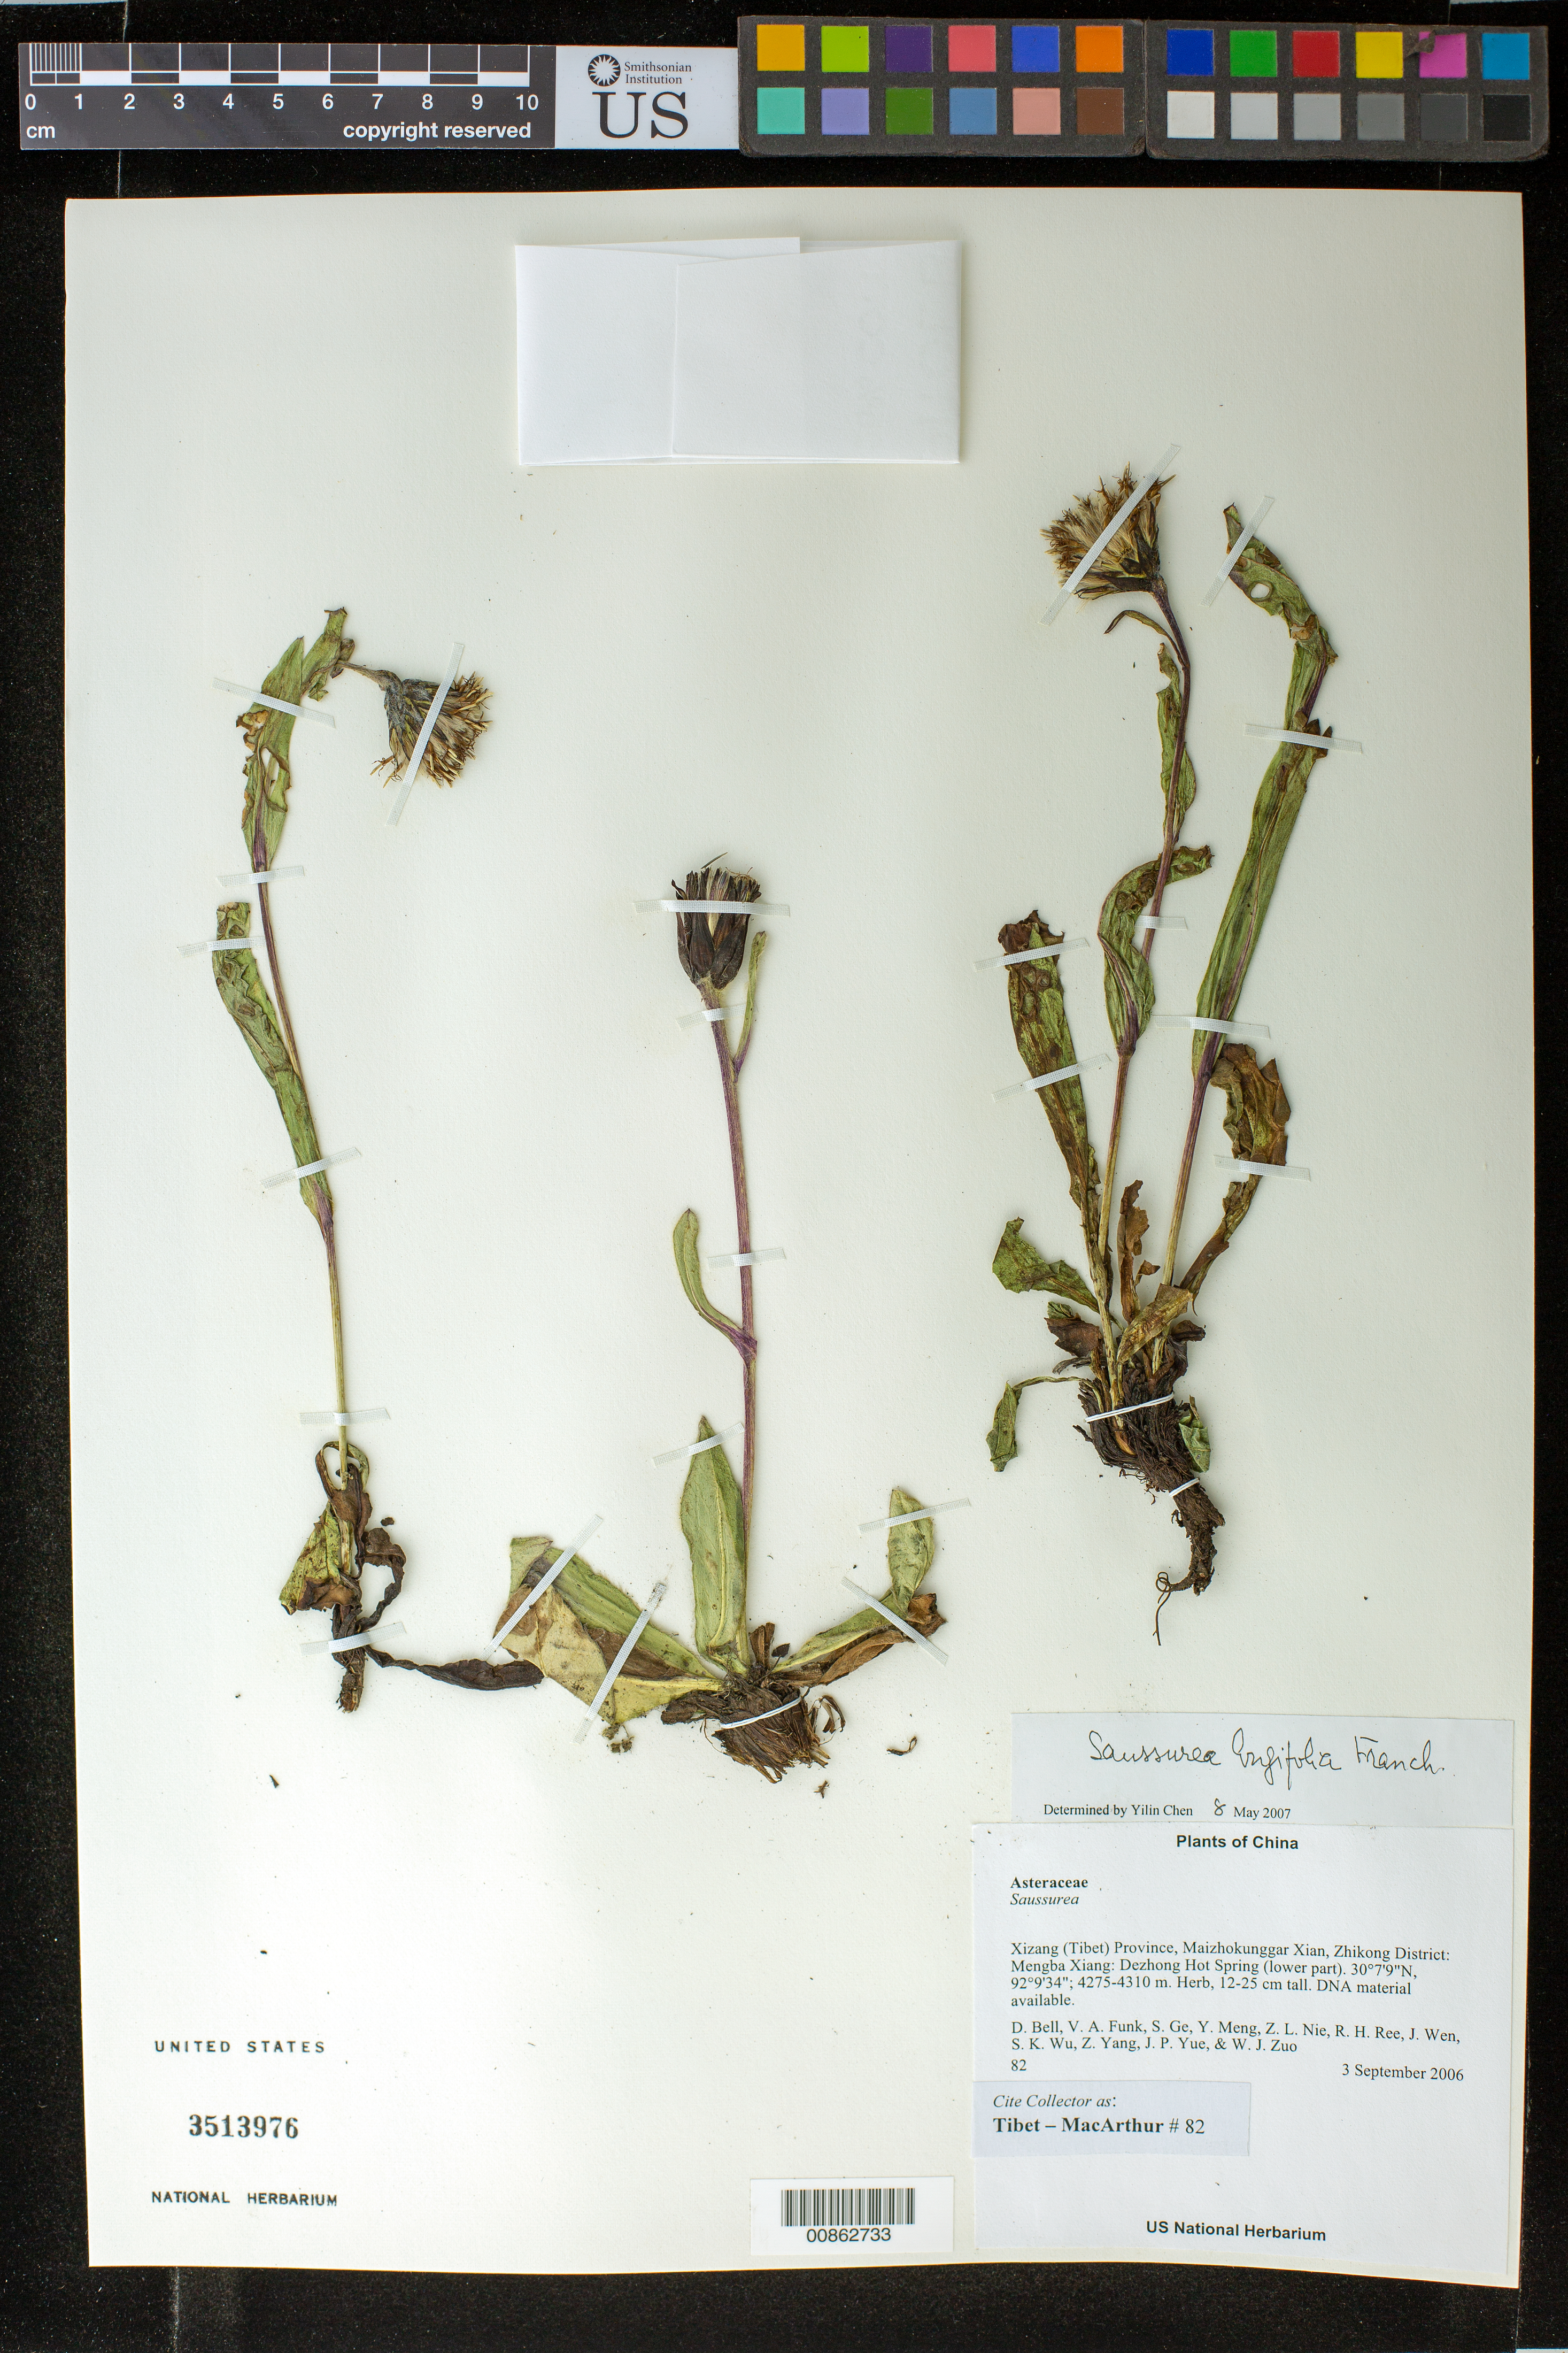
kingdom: Plantae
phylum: Tracheophyta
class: Magnoliopsida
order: Asterales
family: Asteraceae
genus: Saussurea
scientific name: Saussurea longifolia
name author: Franch.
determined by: Yilin Chen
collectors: Tibet-MacArthur, D. A. Bell, V. Funk, S. Ge, Y. Meng, Z. Nie, R. Ree, J. Wen, S. K. Wu, Z. Yang, J. Yue & W. Zuo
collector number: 82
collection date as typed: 03 Sep 2006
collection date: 2006-09-03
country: China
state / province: Xizang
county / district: Maizhokunggar Xian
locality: Zhikong District: Mengba Xiang:Dezhong Hot Spring (lower part).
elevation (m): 4275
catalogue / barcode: US 3513976